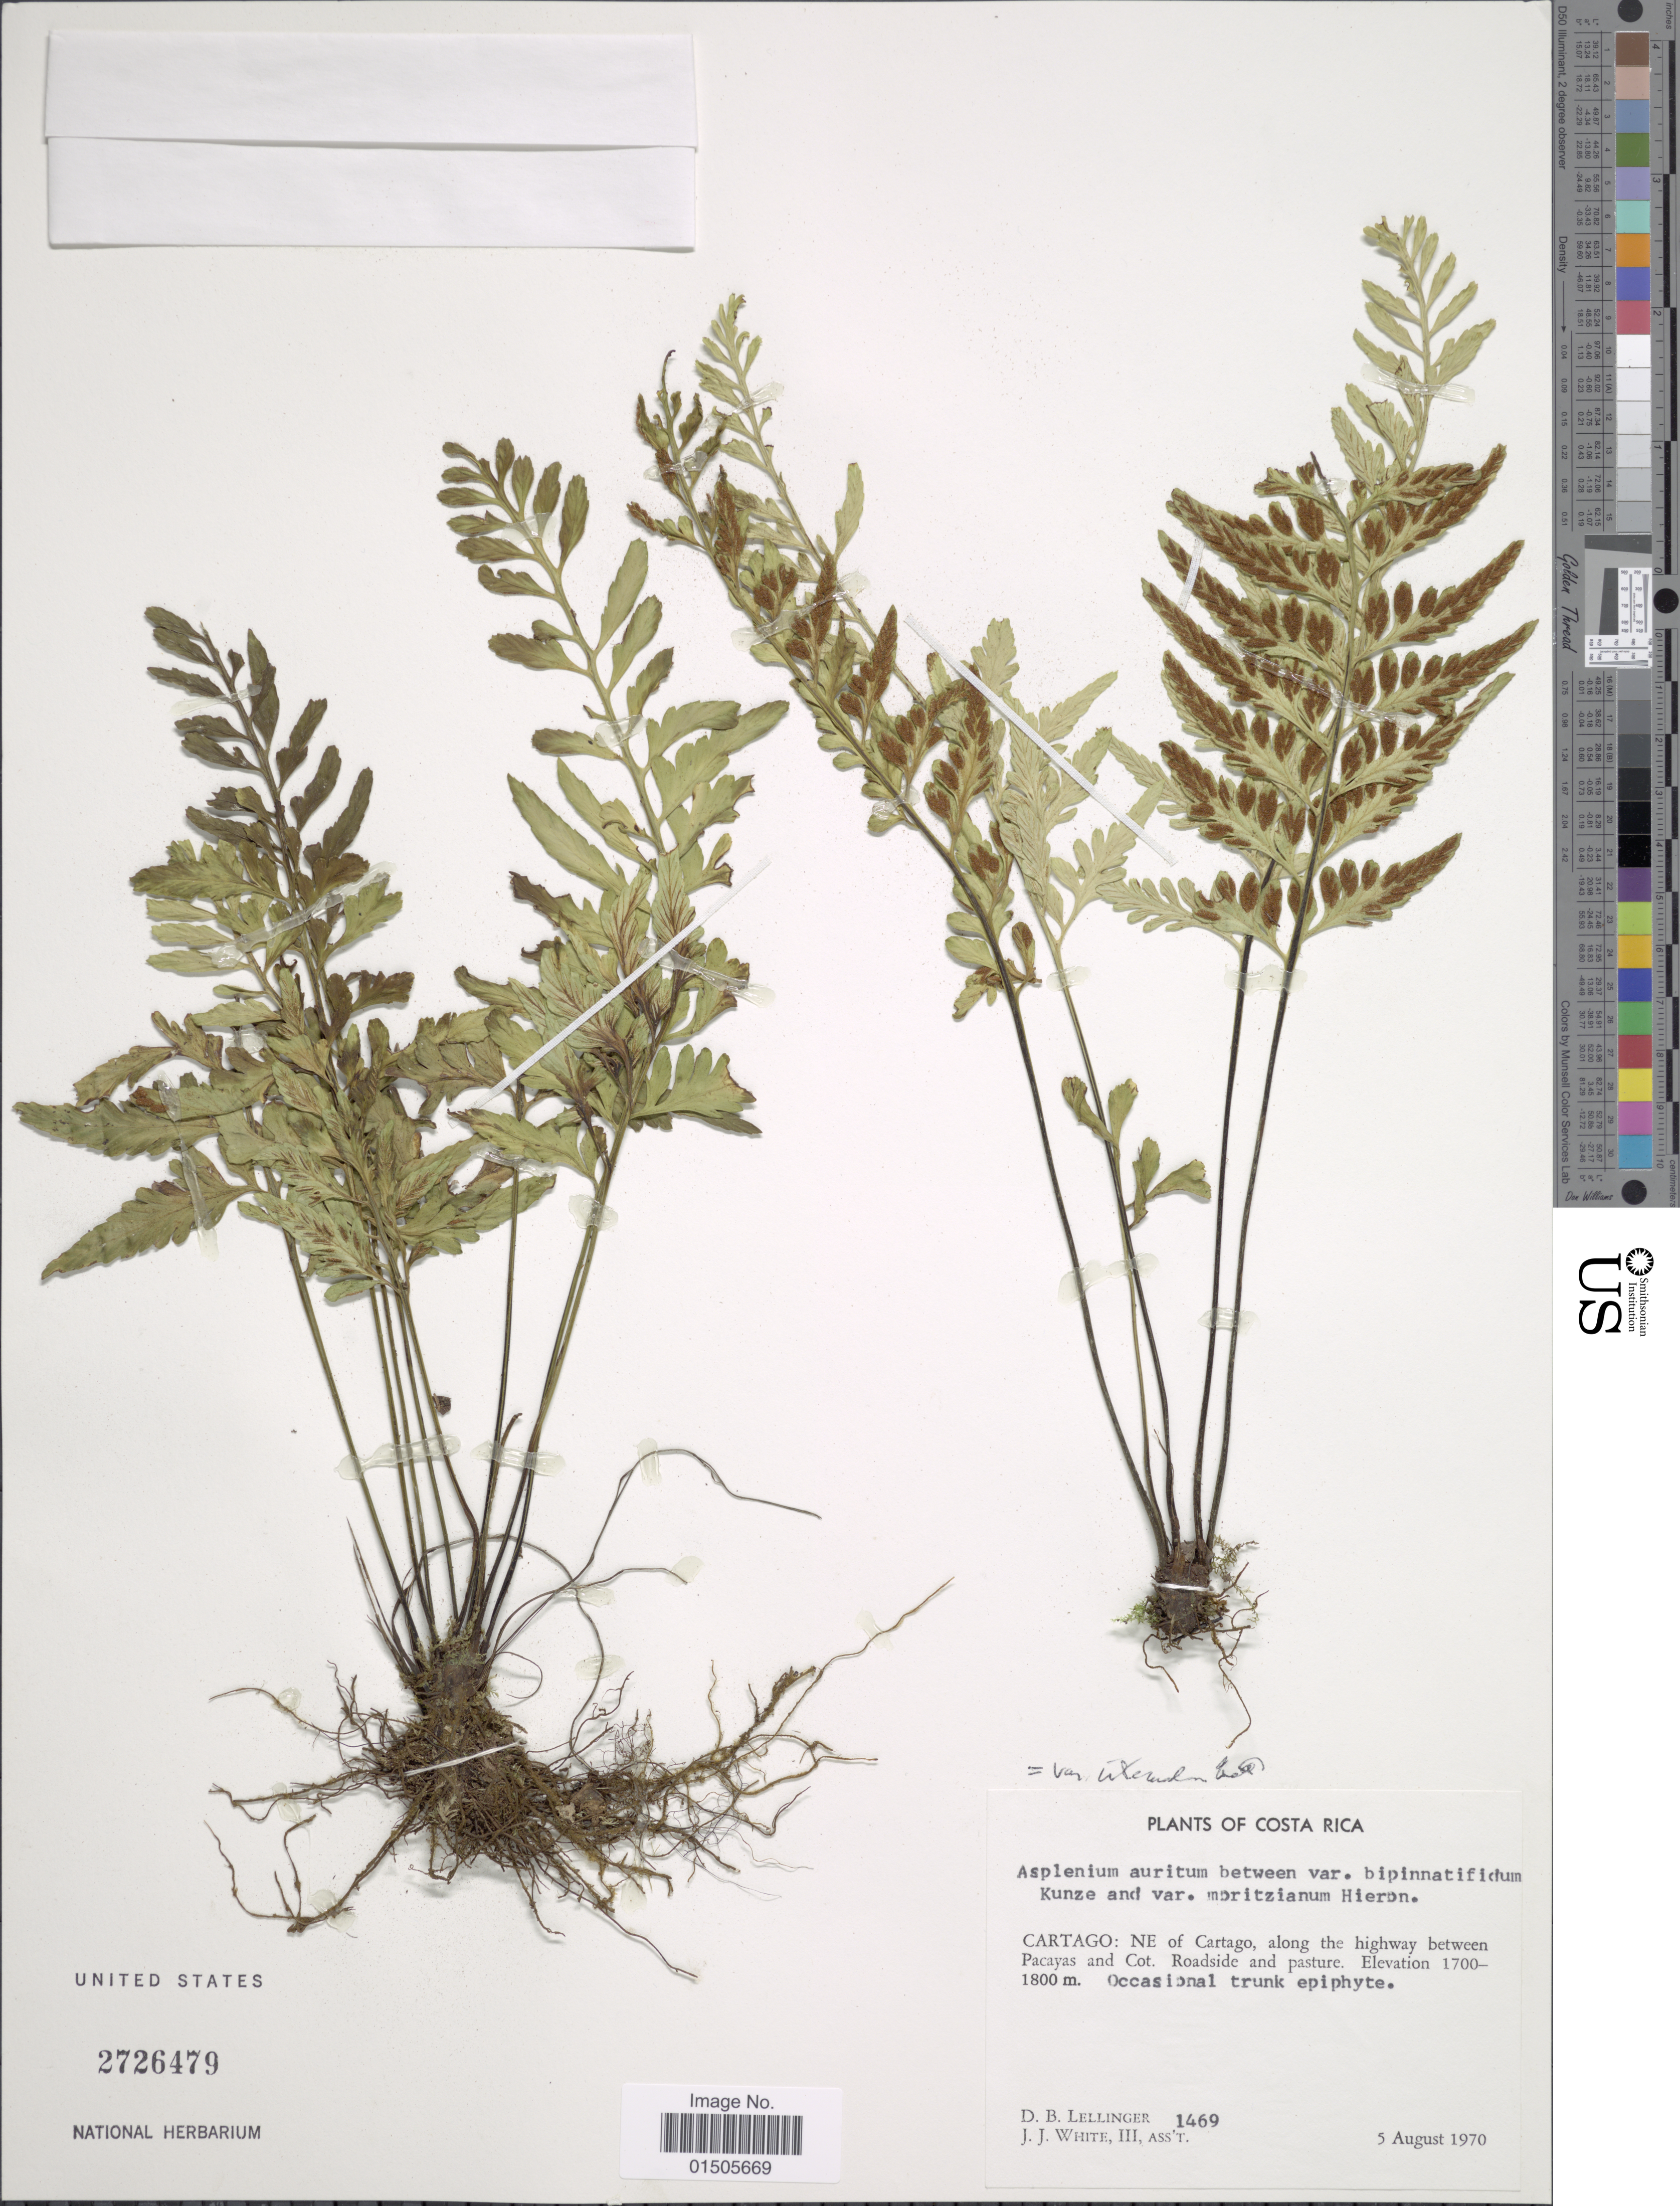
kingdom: Plantae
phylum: Tracheophyta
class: Polypodiopsida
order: Polypodiales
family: Aspleniaceae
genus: Asplenium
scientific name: Asplenium auritum var. intermedium ined.?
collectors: D. B. Lellinger & J. J. White III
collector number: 1469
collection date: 1970-08-05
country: Costa Rica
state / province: Cartago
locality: NE of Cartago, along the highway between Pacayas and Cot. Roadside and pasture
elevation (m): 1700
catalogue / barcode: US 2726479